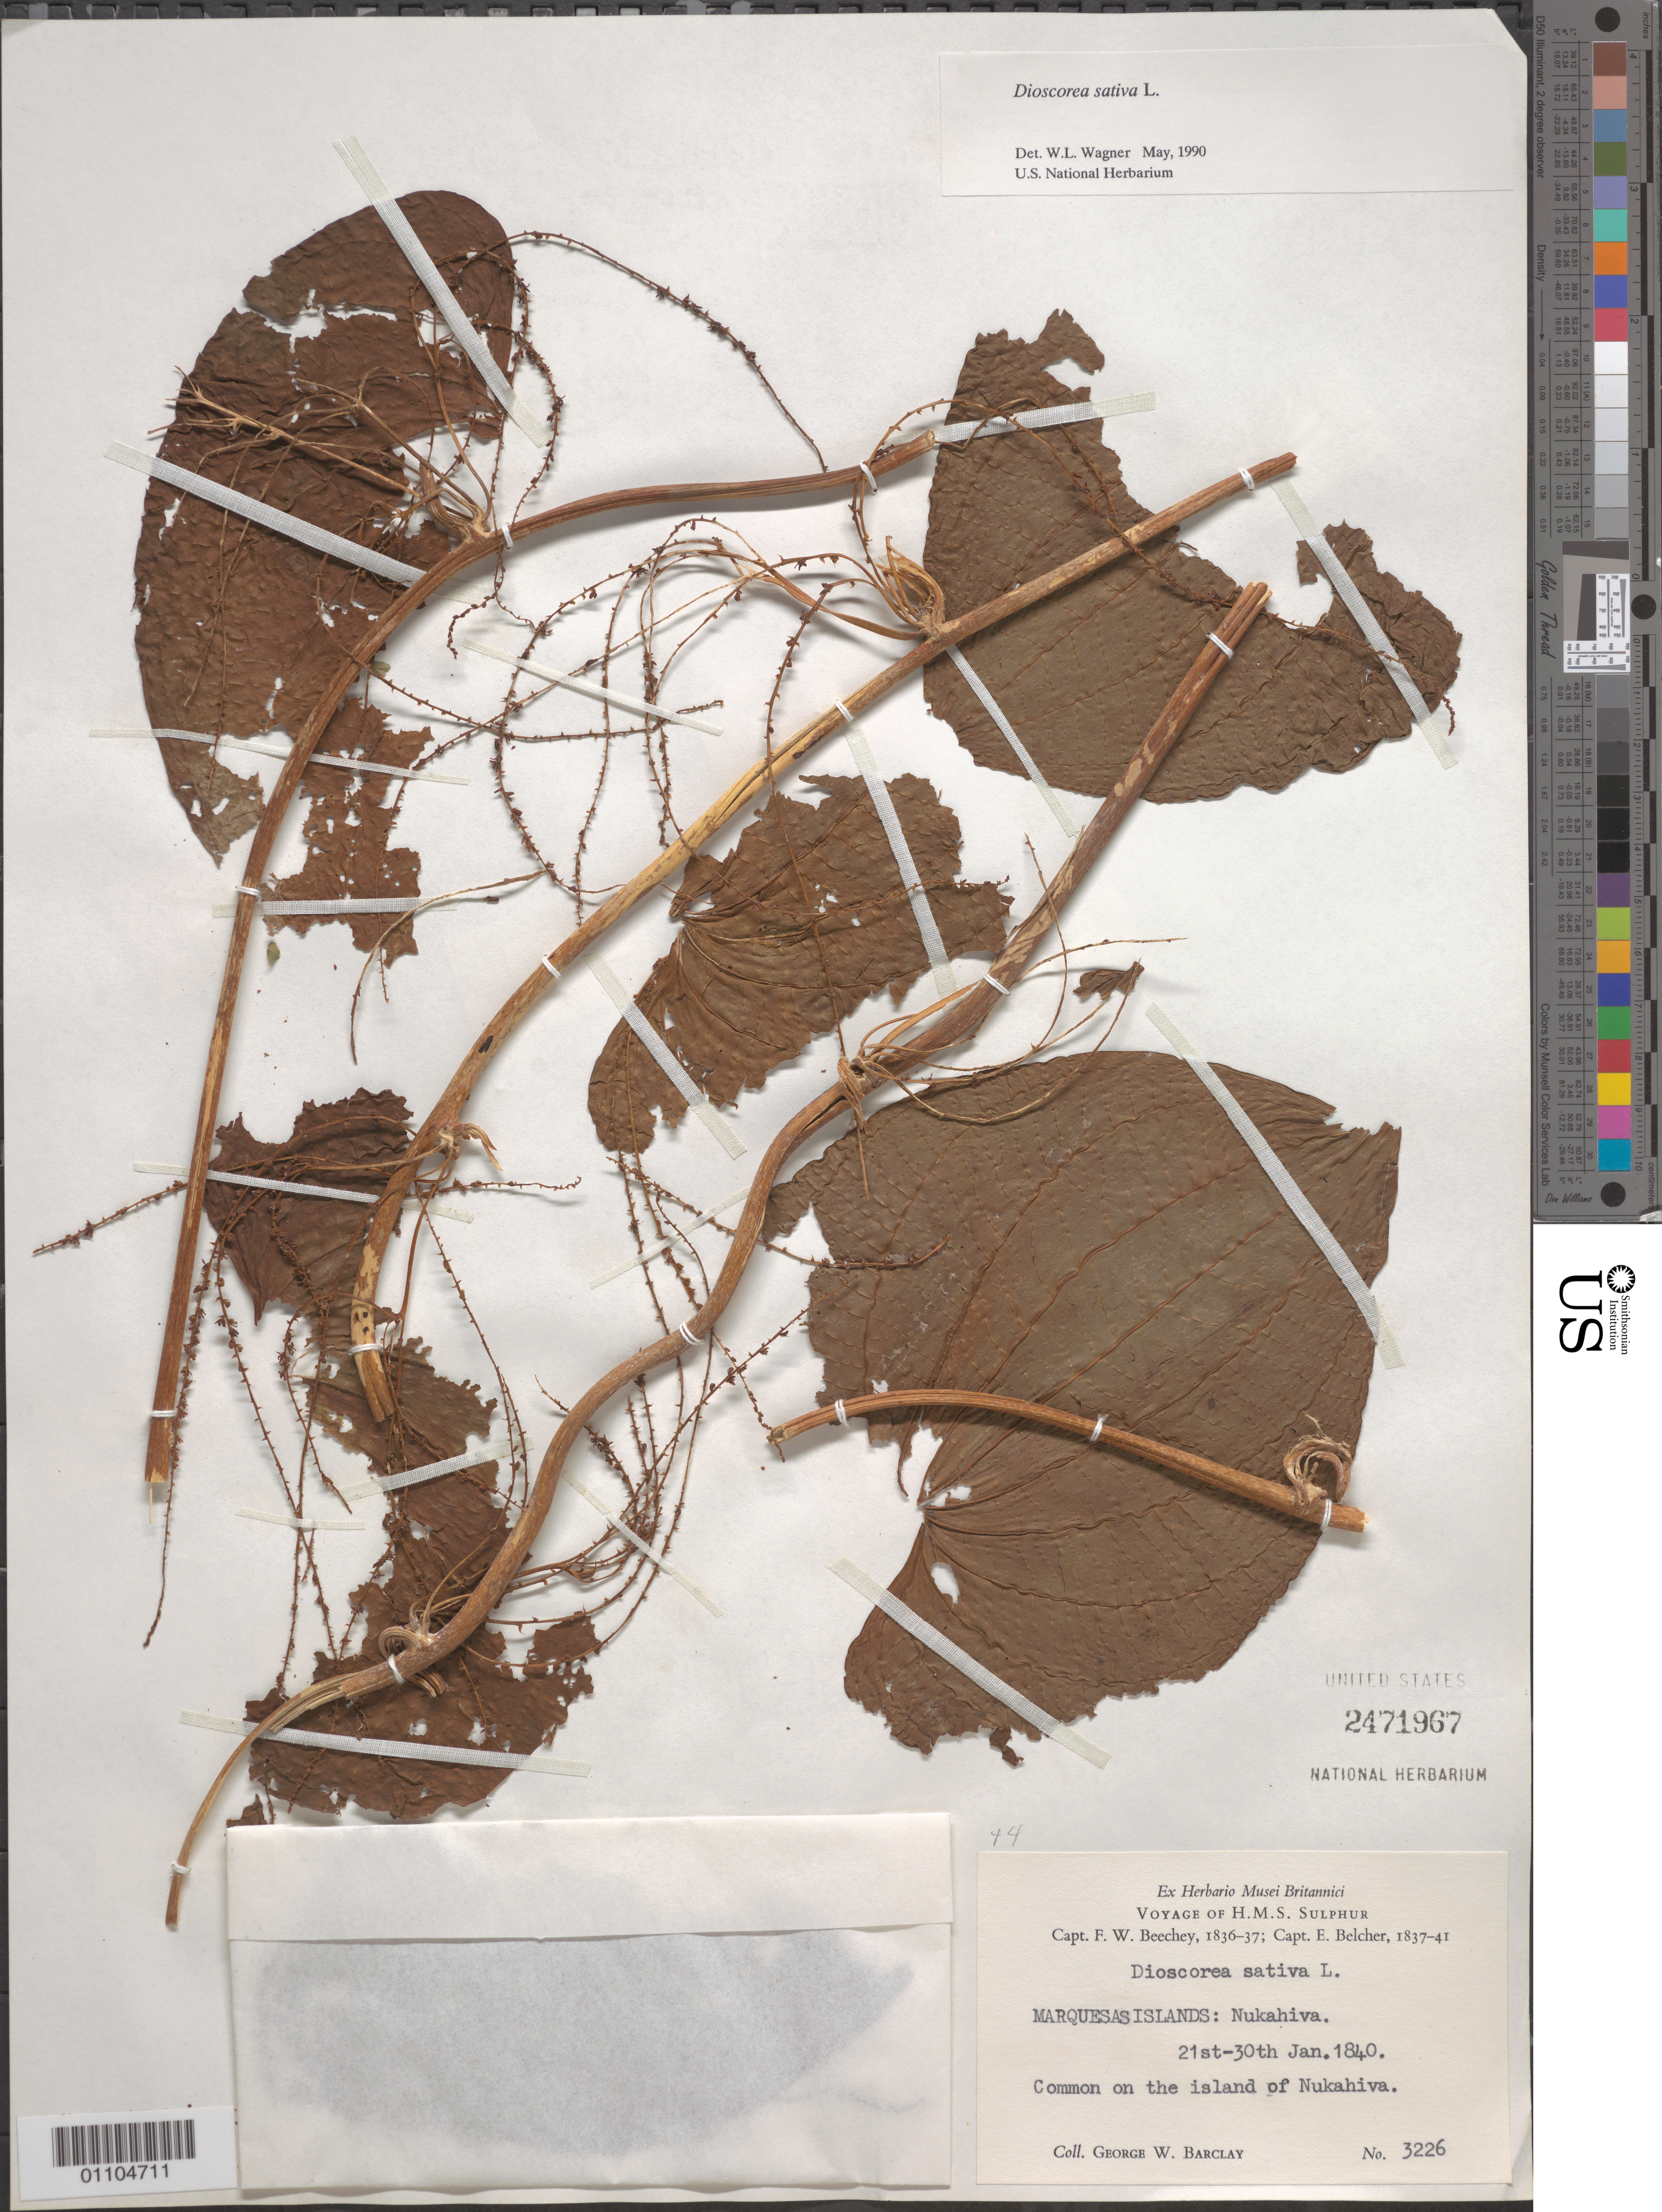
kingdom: Plantae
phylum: Tracheophyta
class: Liliopsida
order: Dioscoreales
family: Dioscoreaceae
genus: Dioscorea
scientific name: Dioscorea bulbifera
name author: L.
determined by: Wagner, W. L., (BOT), Smithsonian Institution - National Museum of Natural History (UNITED STATES)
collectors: G. W. Barclay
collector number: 3226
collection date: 1840-01-21/1840-01-30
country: French Polynesia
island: Nuku Hiva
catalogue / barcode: US 2471967